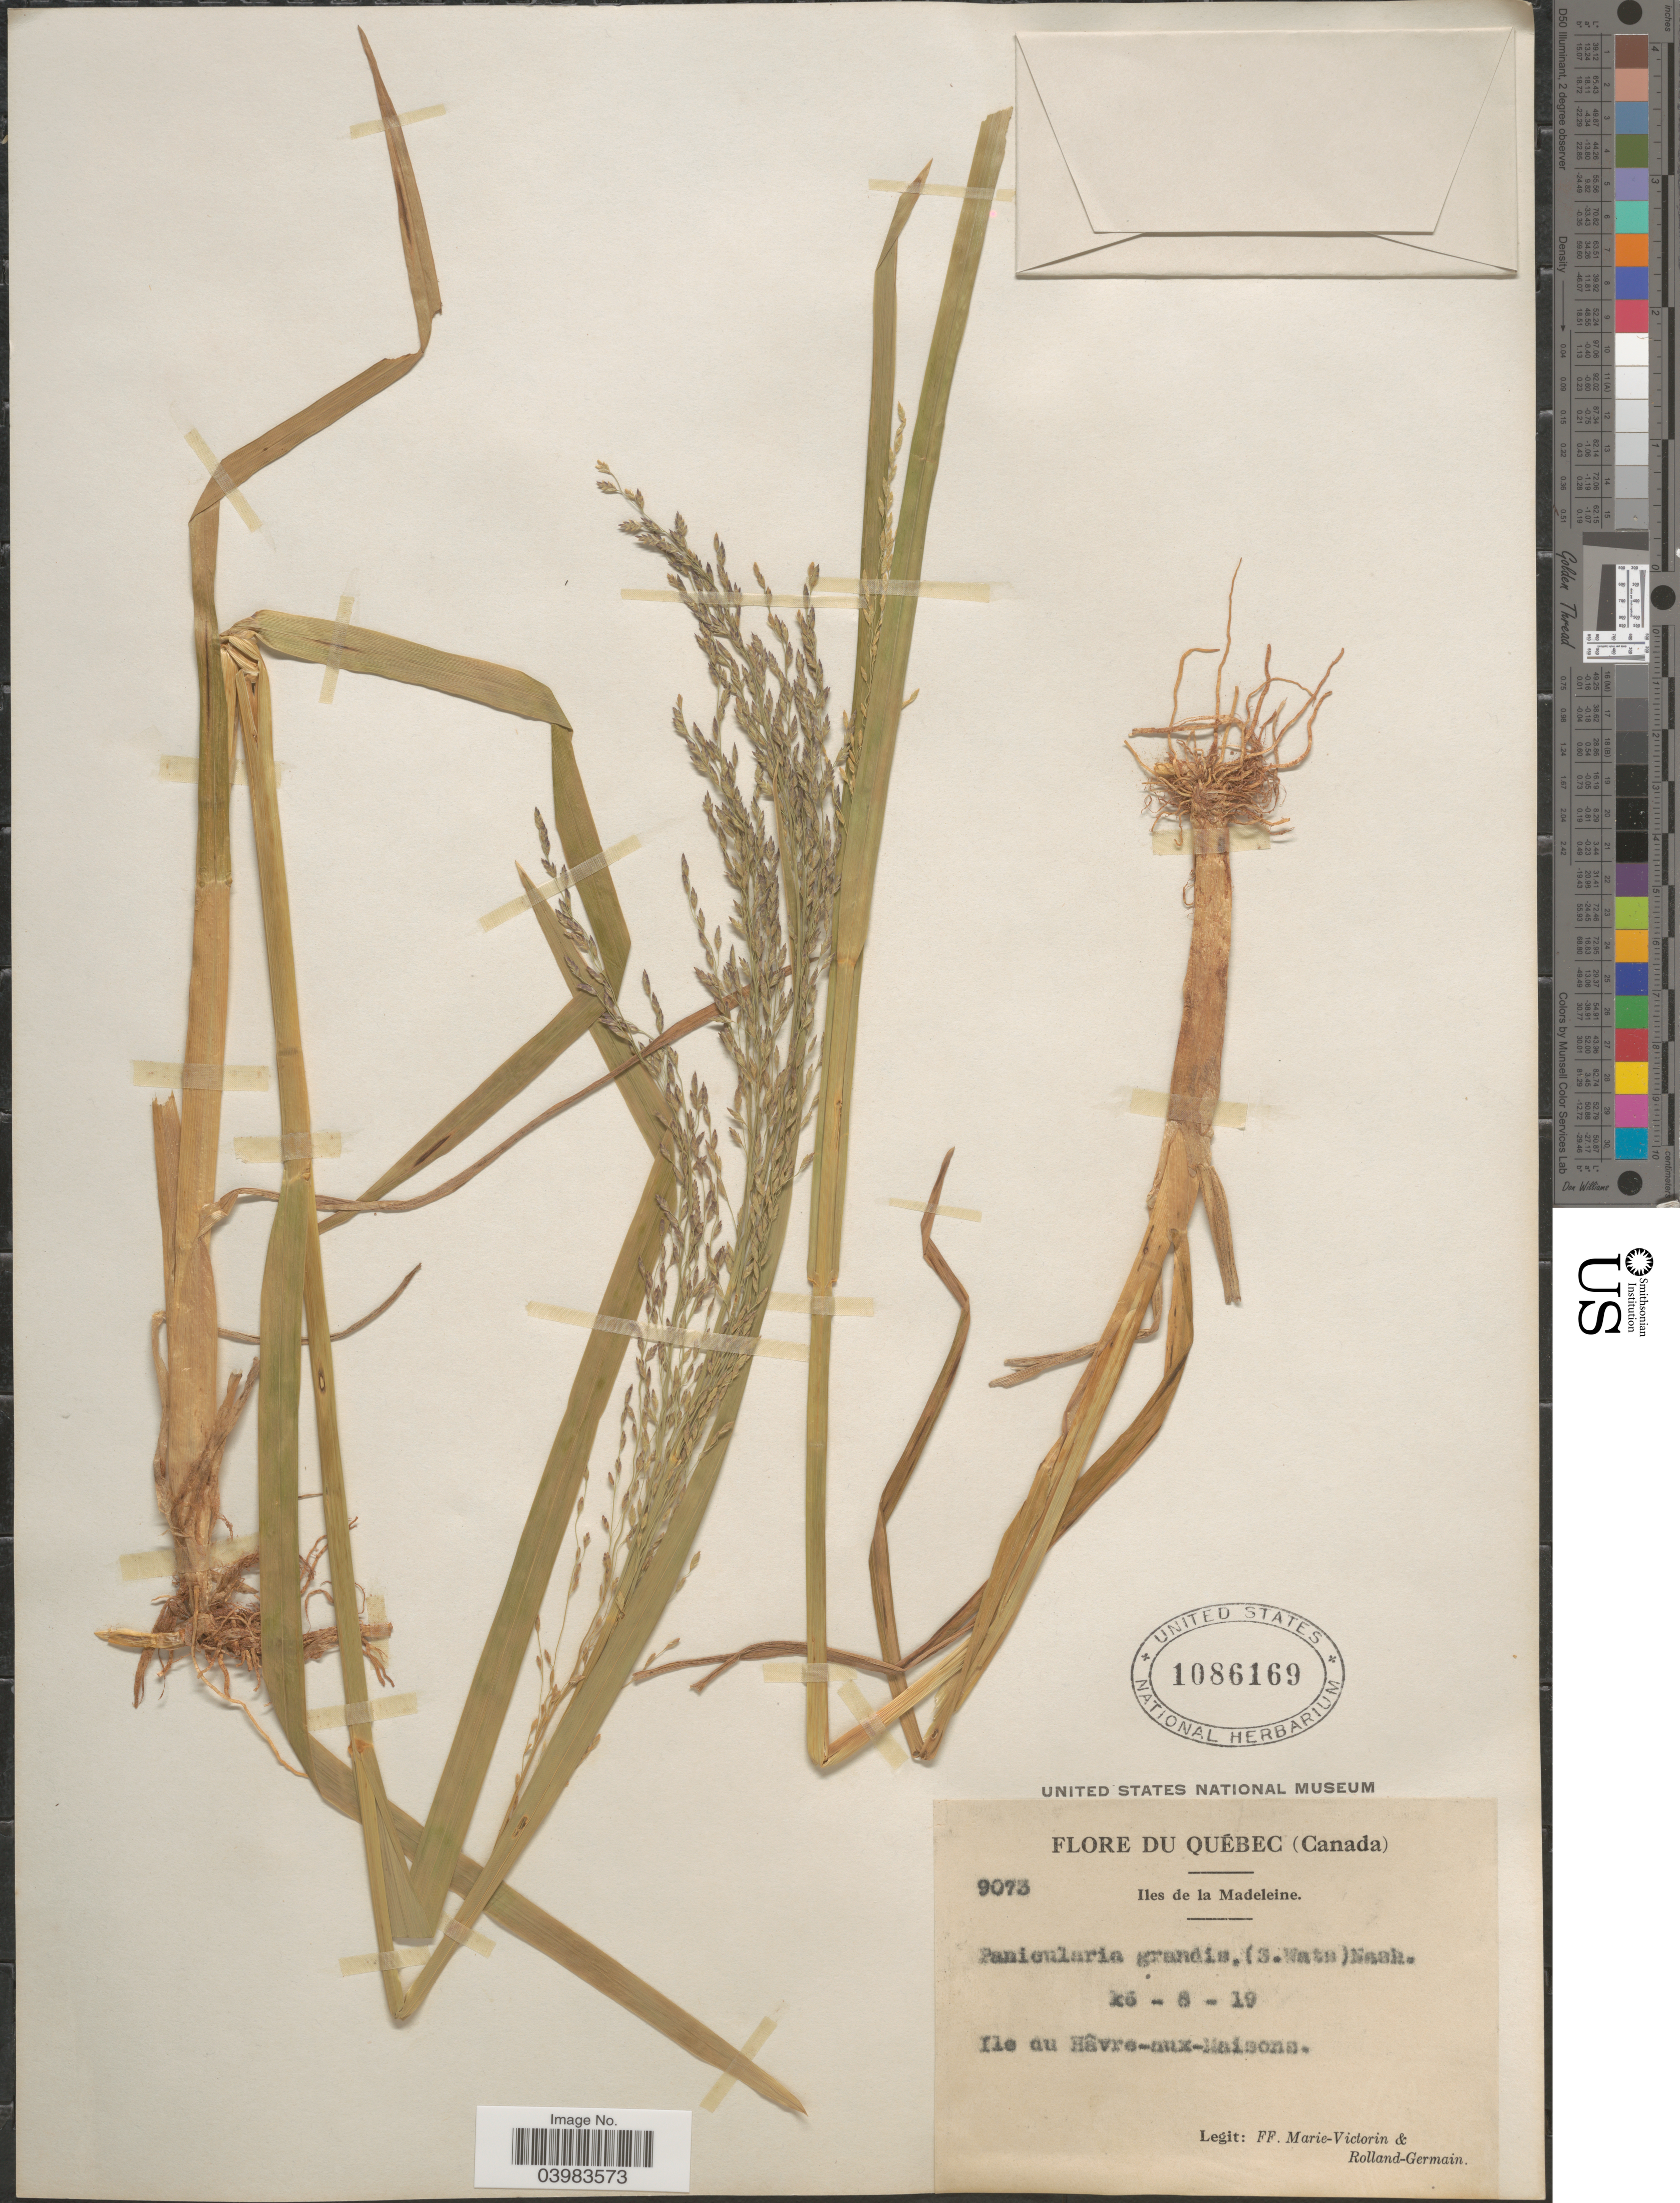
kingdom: Plantae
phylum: Tracheophyta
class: Liliopsida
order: Poales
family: Poaceae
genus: Glyceria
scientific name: Glyceria grandis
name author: S. Watson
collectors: F. Marie-Victorin & Rolland-Germain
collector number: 9073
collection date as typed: Transcribed d/m/y: 6/8/19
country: Canada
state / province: Quebec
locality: Iles de la Madeleine. Ile du Hâvre-aux-Maisons.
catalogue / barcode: US 1086169